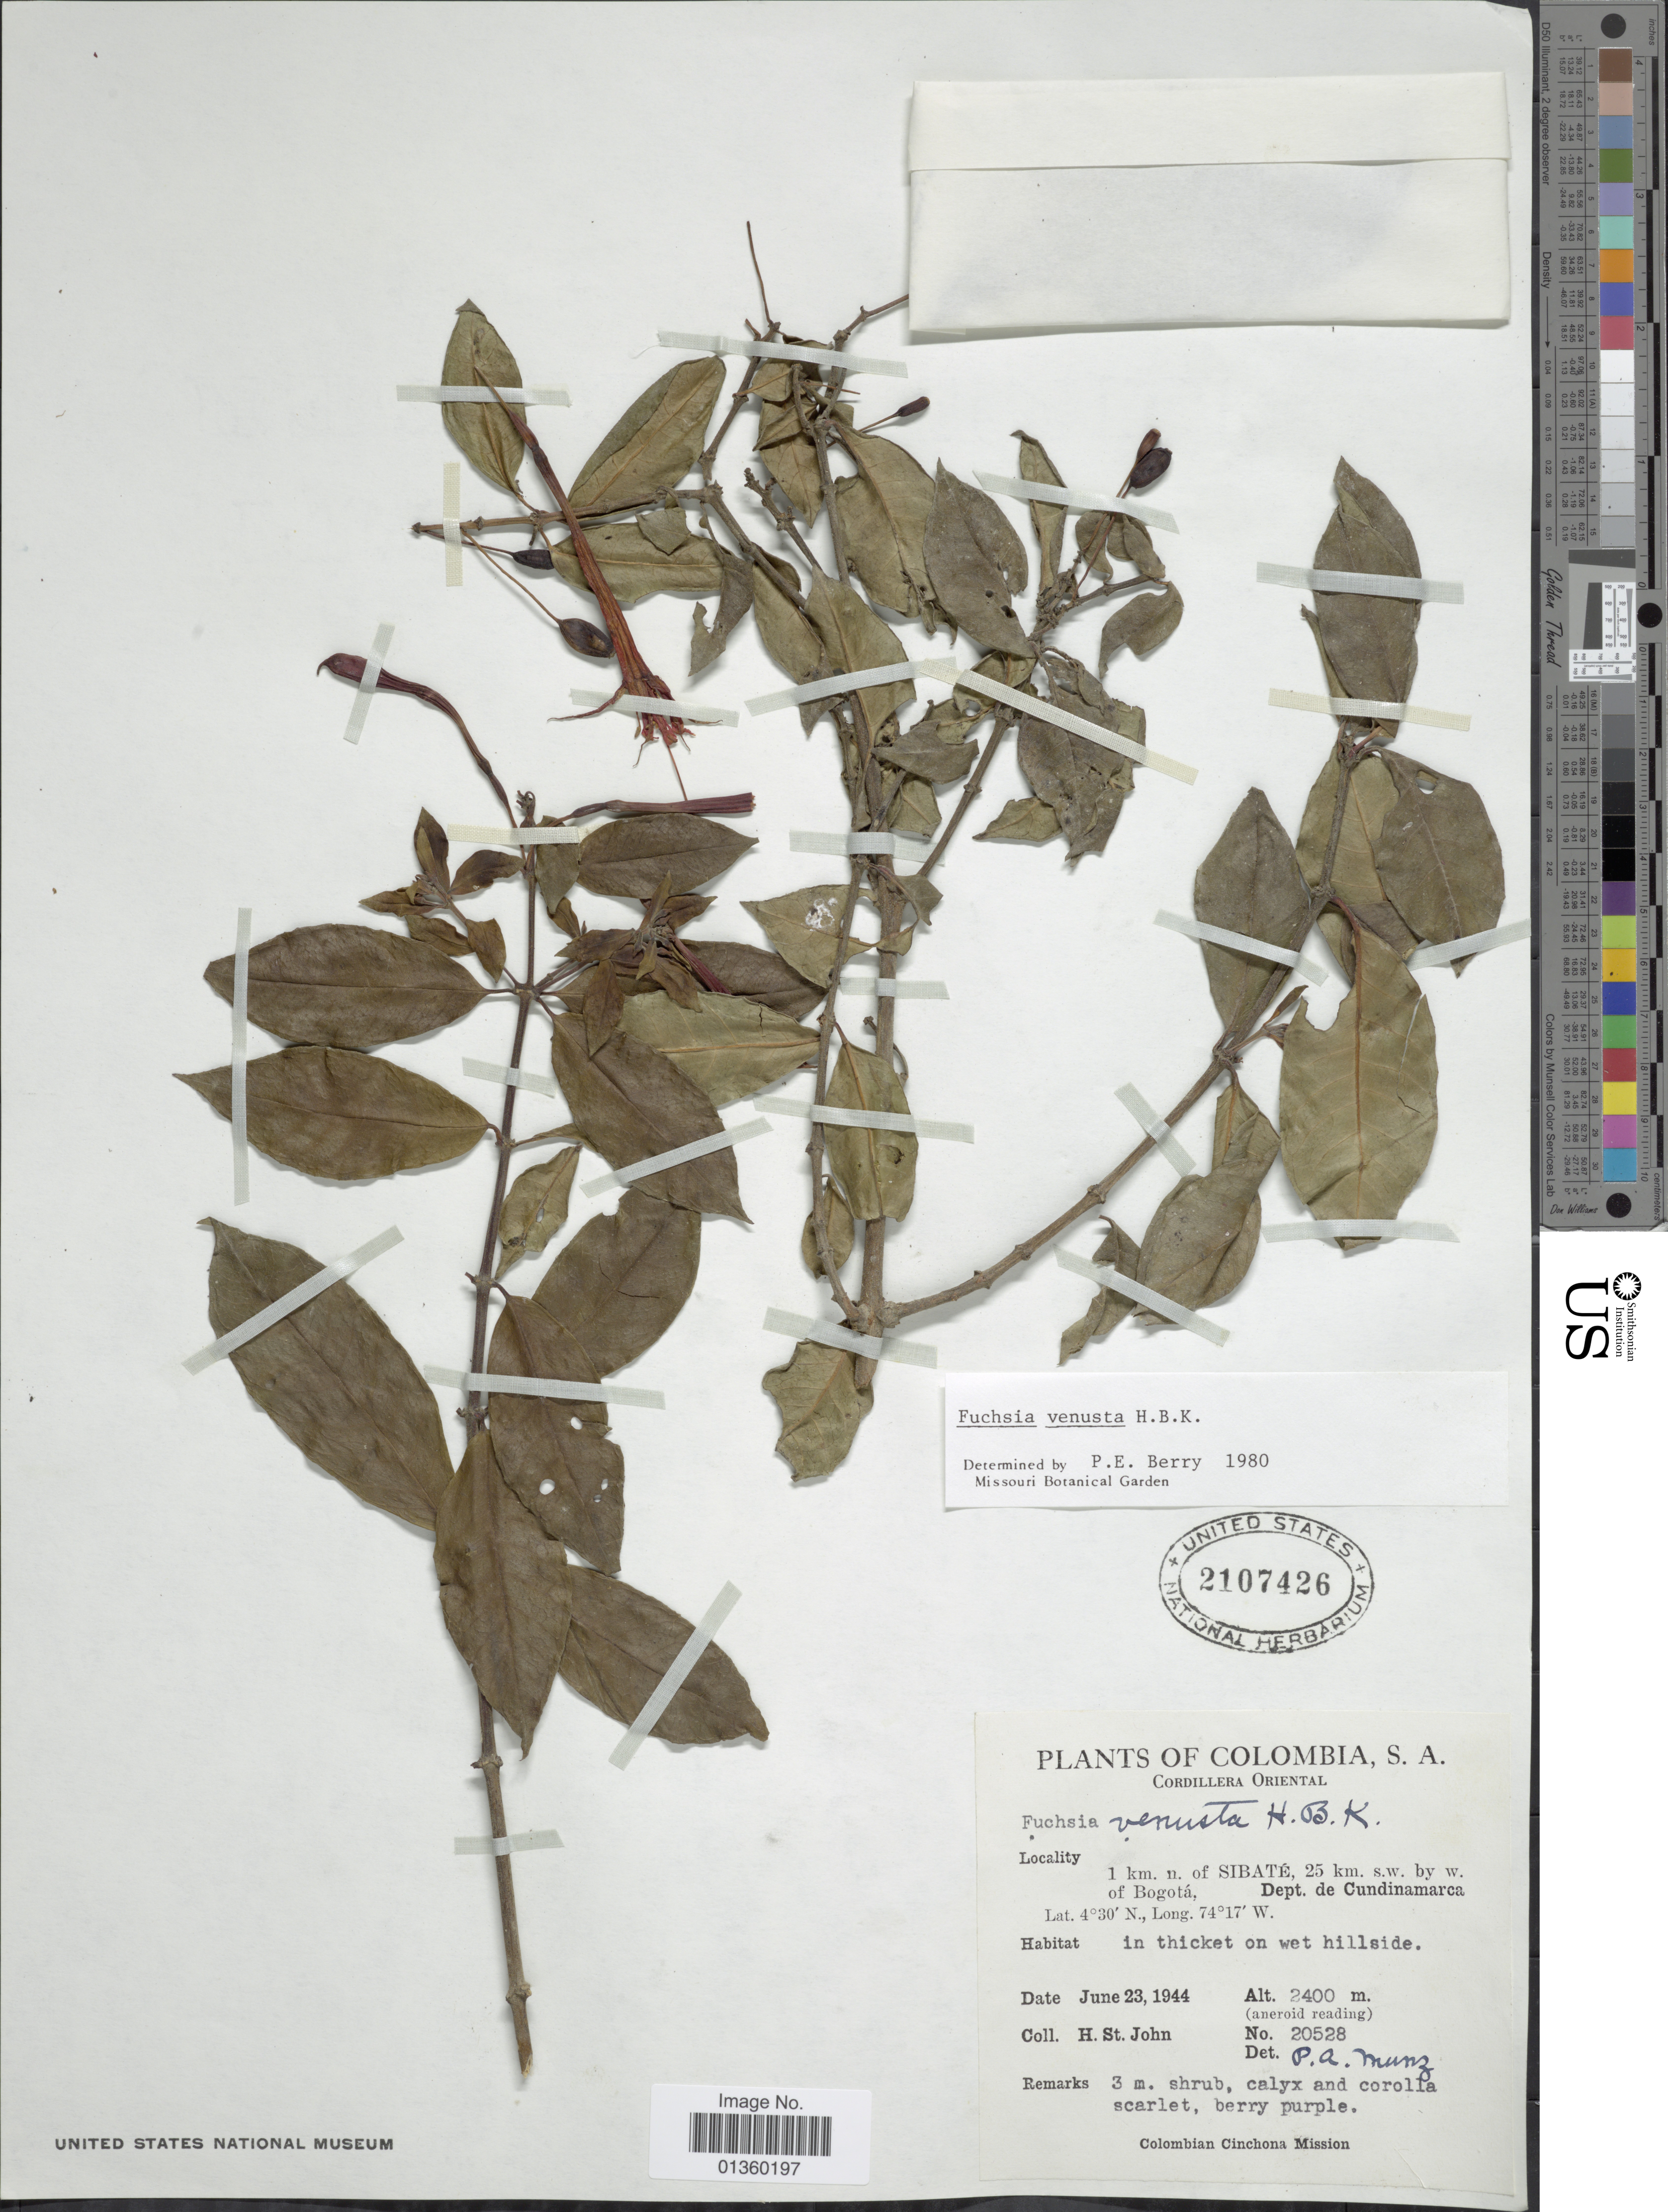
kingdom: Plantae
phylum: Tracheophyta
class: Magnoliopsida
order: Myrtales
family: Onagraceae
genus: Fuchsia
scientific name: Fuchsia venusta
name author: Kunth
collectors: H. St. John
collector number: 20528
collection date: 1944-06-23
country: Colombia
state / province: Cundinamarca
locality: Cordillera Oriental. 1 km. n. of Sibaté, 25 km. s.w. by w. of Bogotá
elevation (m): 2400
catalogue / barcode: US 2107426